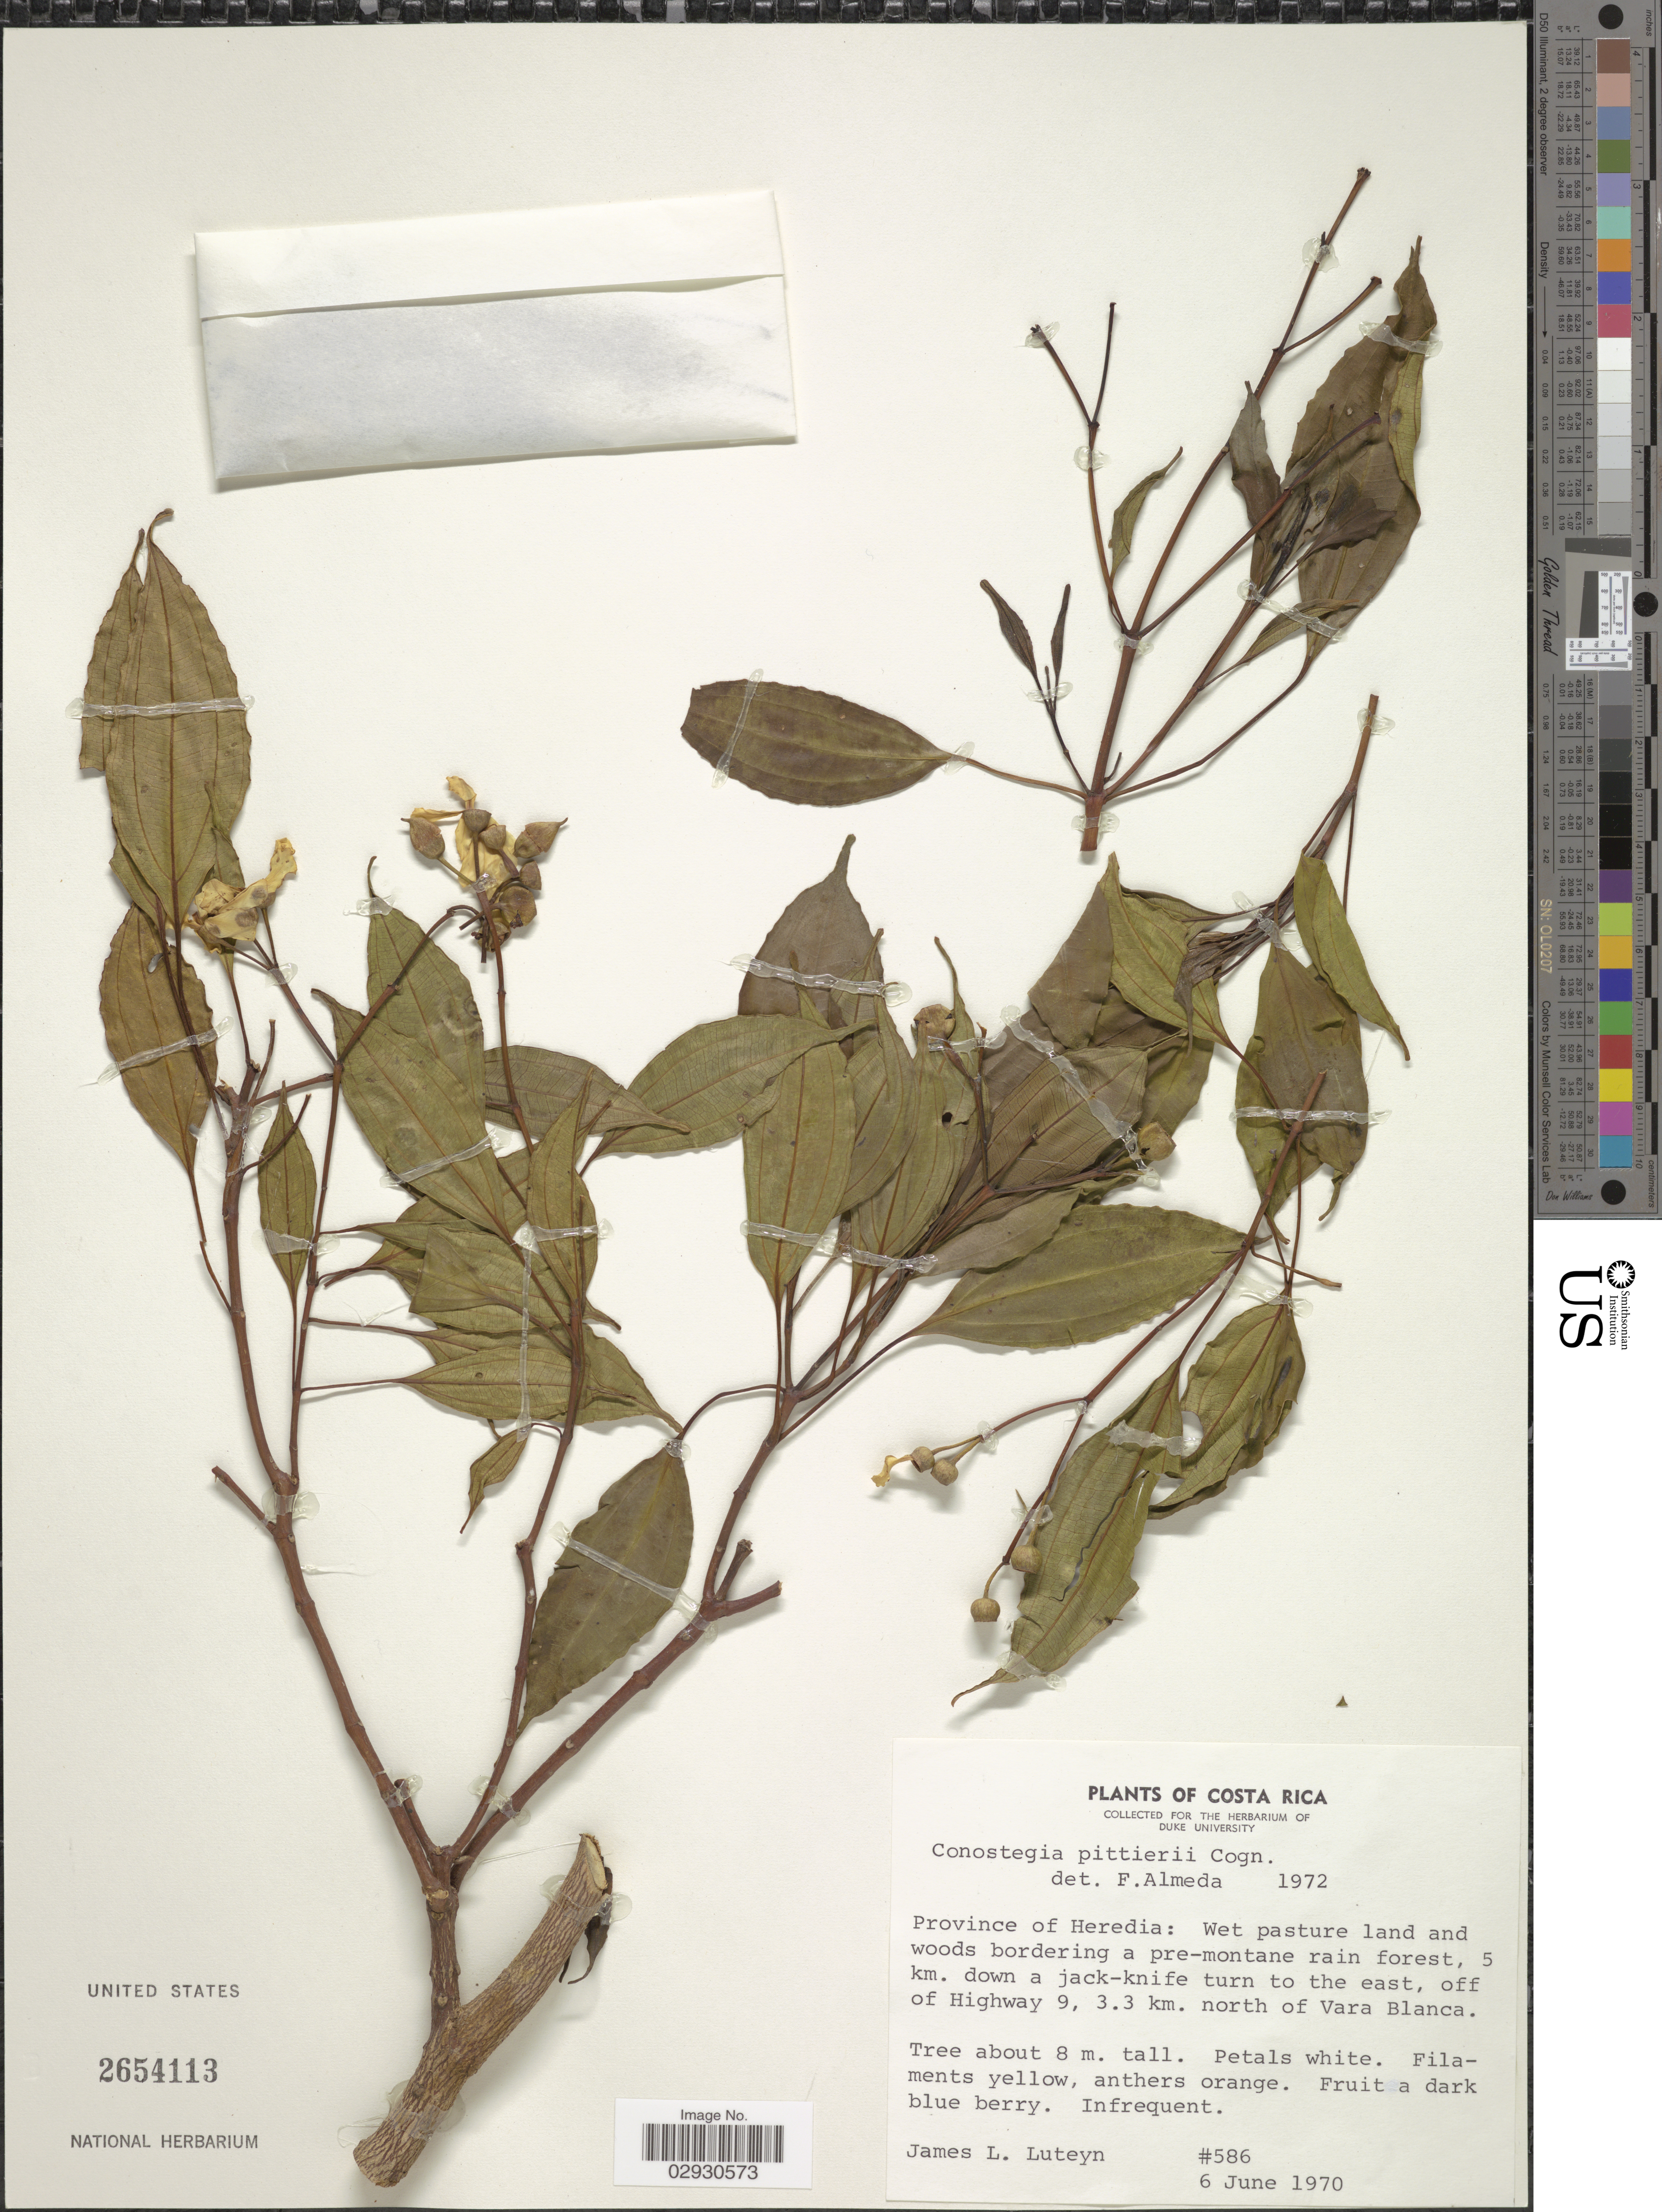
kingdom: Plantae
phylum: Tracheophyta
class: Magnoliopsida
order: Myrtales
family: Melastomataceae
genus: Conostegia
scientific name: Conostegia pittieri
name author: Cogn.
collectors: J. L. Luteyn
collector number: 586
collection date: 1970-06-06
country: Costa Rica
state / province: Heredia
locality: Wet pasture land and woods bordering a pre-montane rain forest, 5 km. down a jack-knife turn to east, off of Highway 9, 3.3 km. north of Vara Blanca.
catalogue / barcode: US 2654113